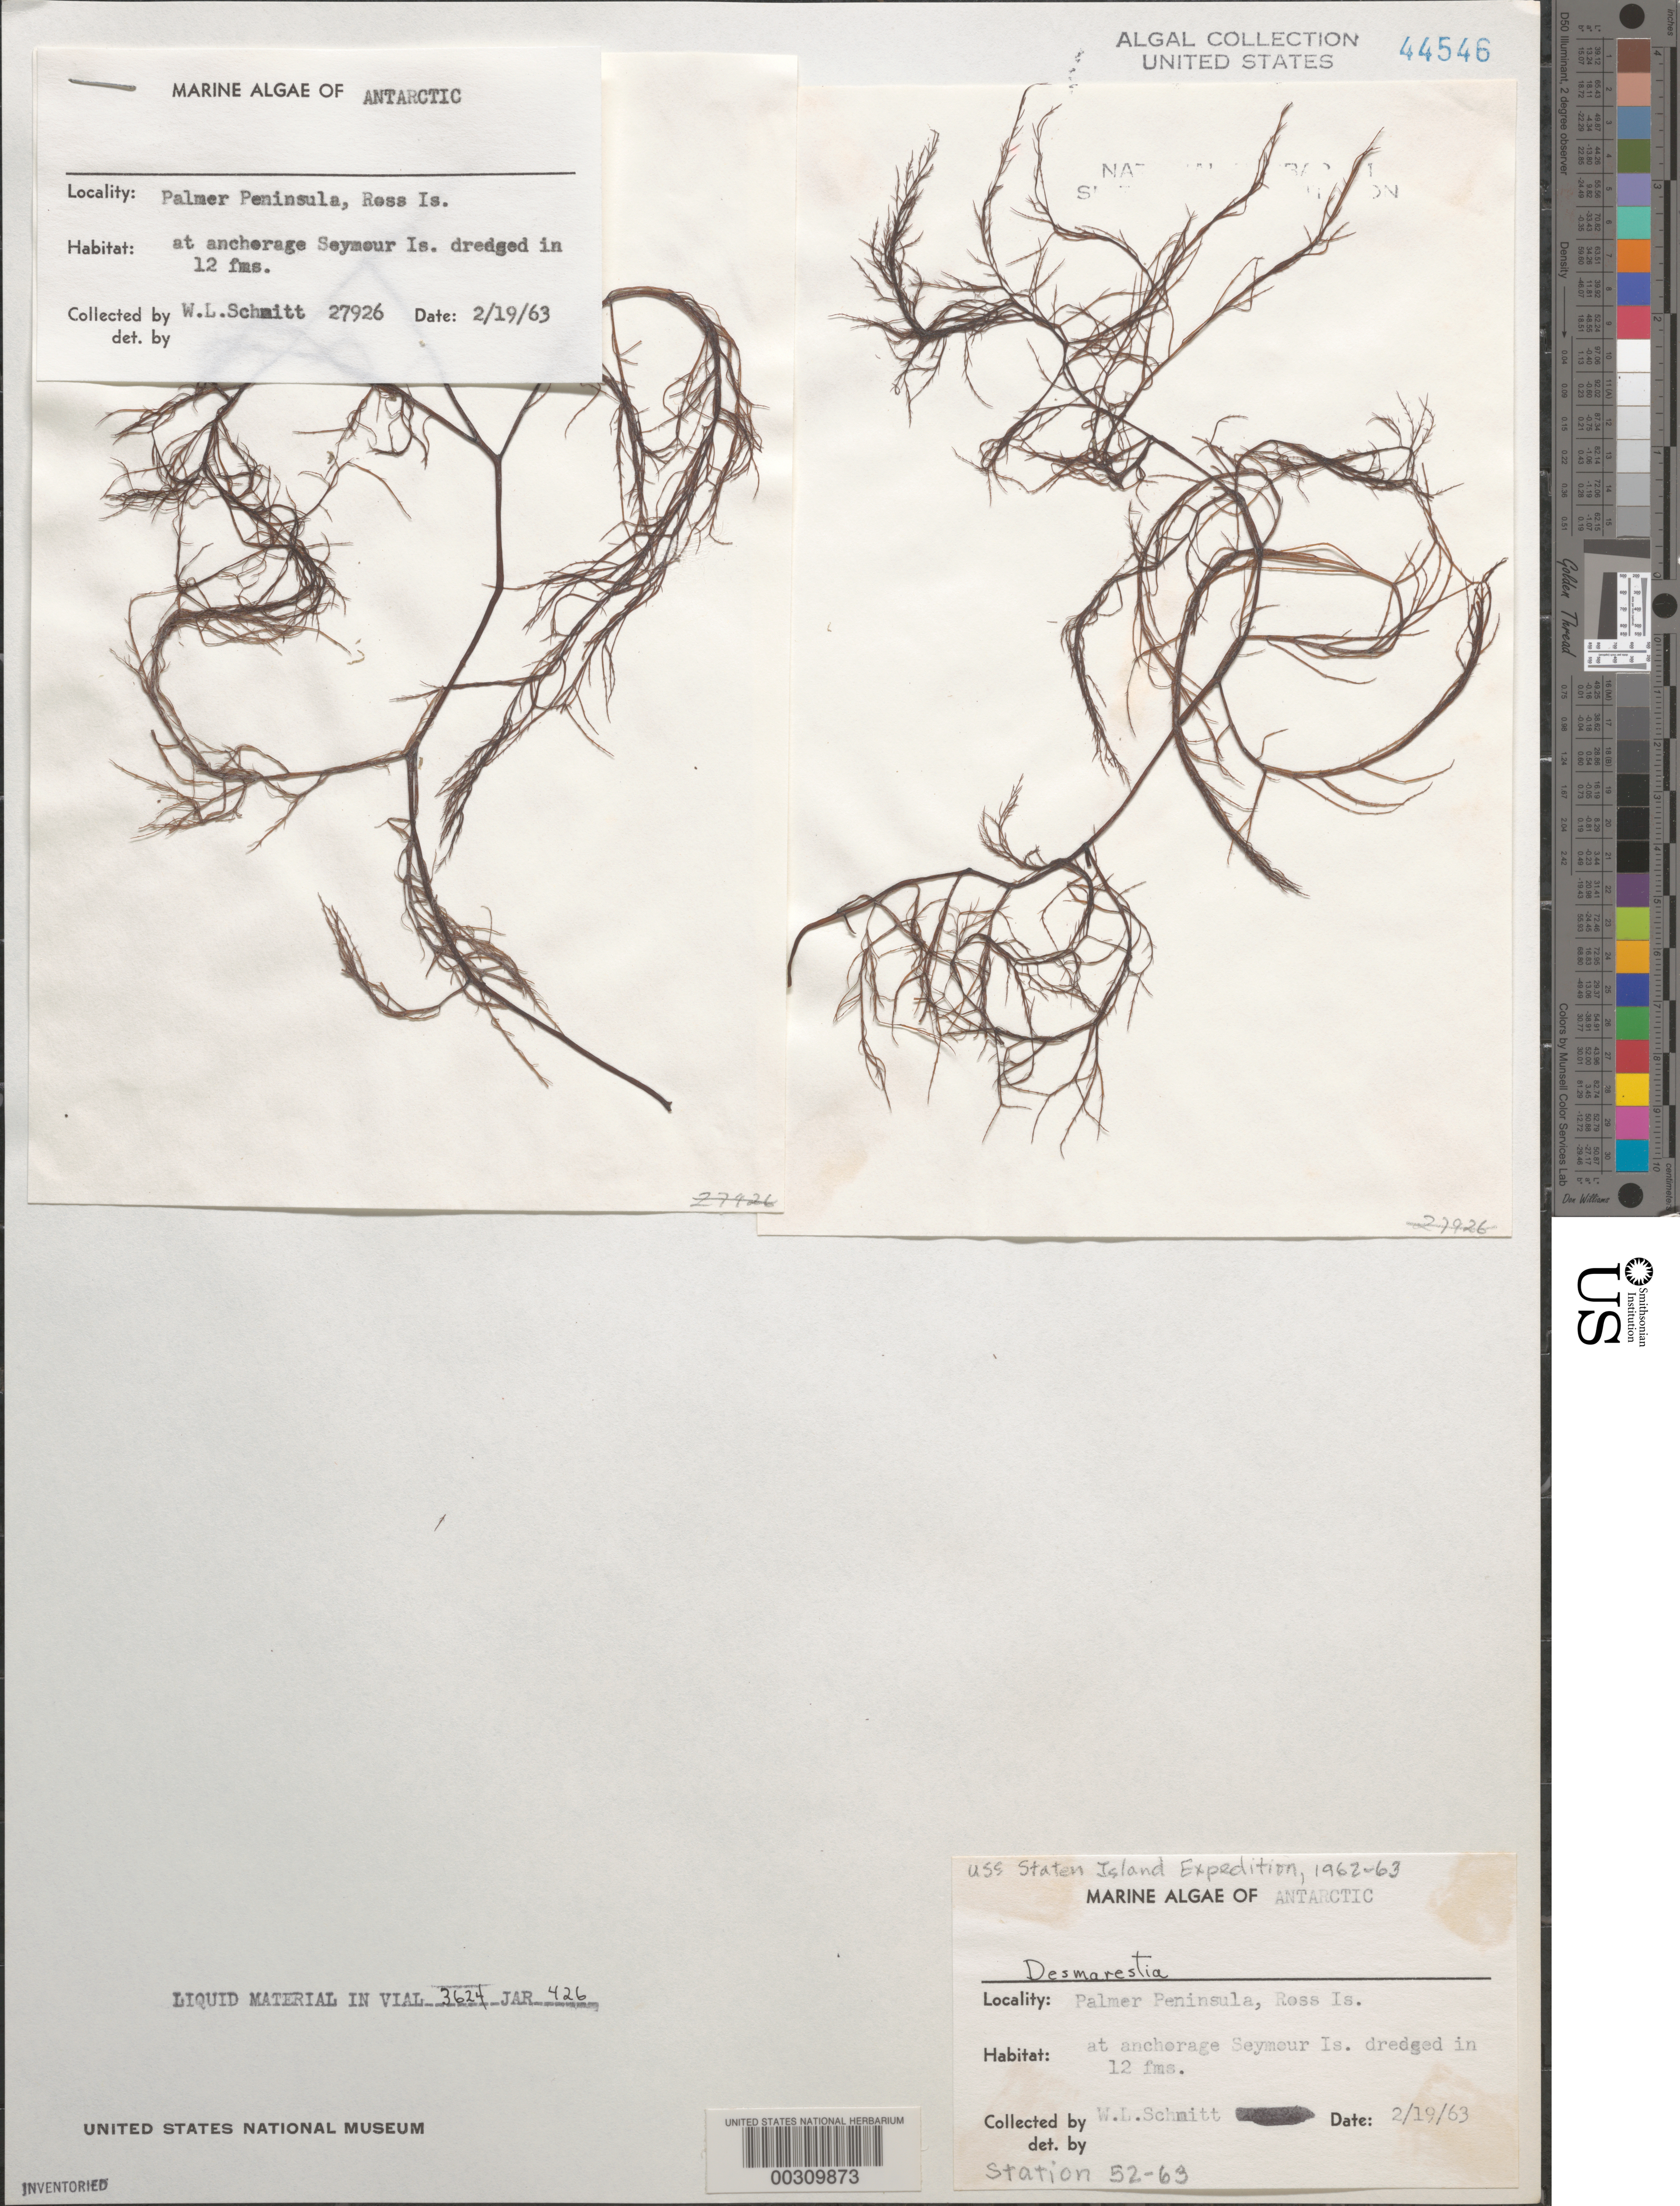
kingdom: Chromista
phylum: Ochrophyta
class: Phaeophyceae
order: Desmarestiales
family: Desmarestiaceae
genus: Desmarestia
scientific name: Desmarestia sp.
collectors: W. L. Schmitt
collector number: Station 52-63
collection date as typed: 19 Feb 1963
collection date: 1963-02-19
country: Antarctica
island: Ross Island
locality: Seymour Island anchorage, Antarctic Peninsula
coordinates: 64 17'24"S, 56 54' W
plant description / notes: USS Staten Island Expedition, 1962-1963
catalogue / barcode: US 44546